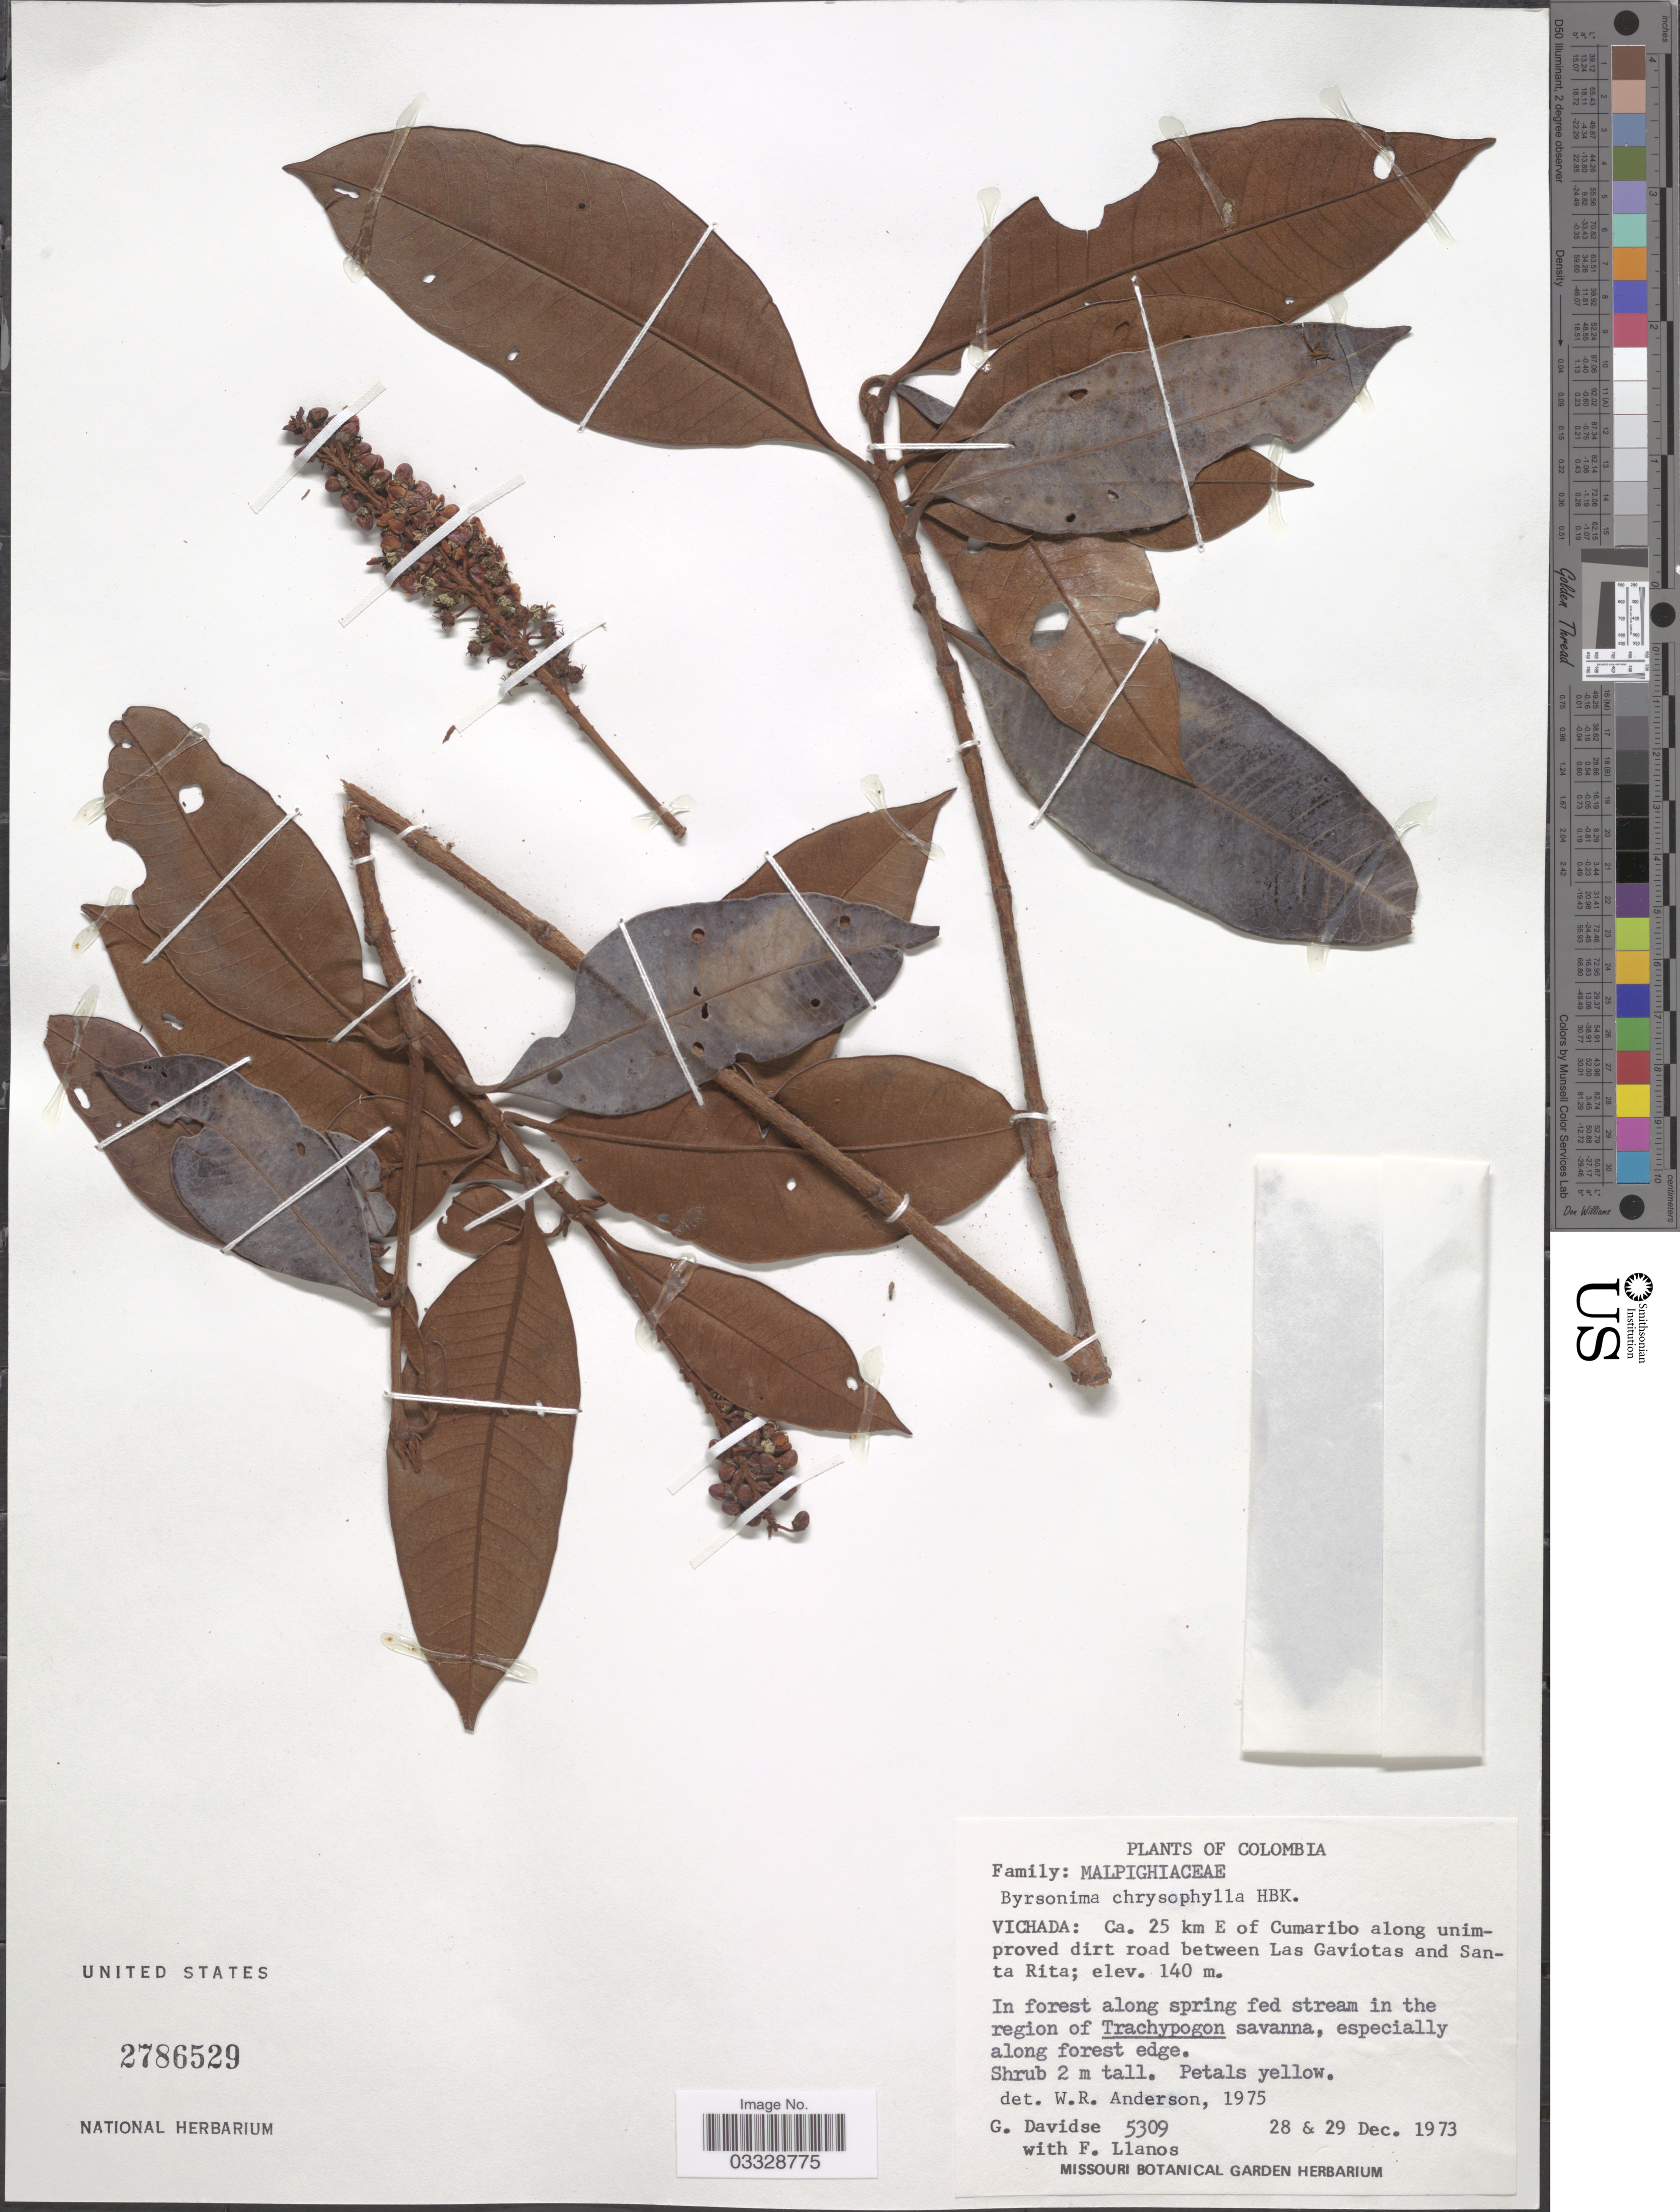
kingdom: Plantae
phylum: Tracheophyta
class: Magnoliopsida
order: Malpighiales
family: Malpighiaceae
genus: Byrsonima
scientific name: Byrsonima chrysophylla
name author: Kunth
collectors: G. Davidse & F. Llanos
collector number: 5309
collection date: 1973-12-28/1973-12-29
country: Colombia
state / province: Vichada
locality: Ca. 25 km E of Cumaribo along unimproved dirt road between Las Gaviotas and Santa Rita.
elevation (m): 140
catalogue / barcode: US 2786529